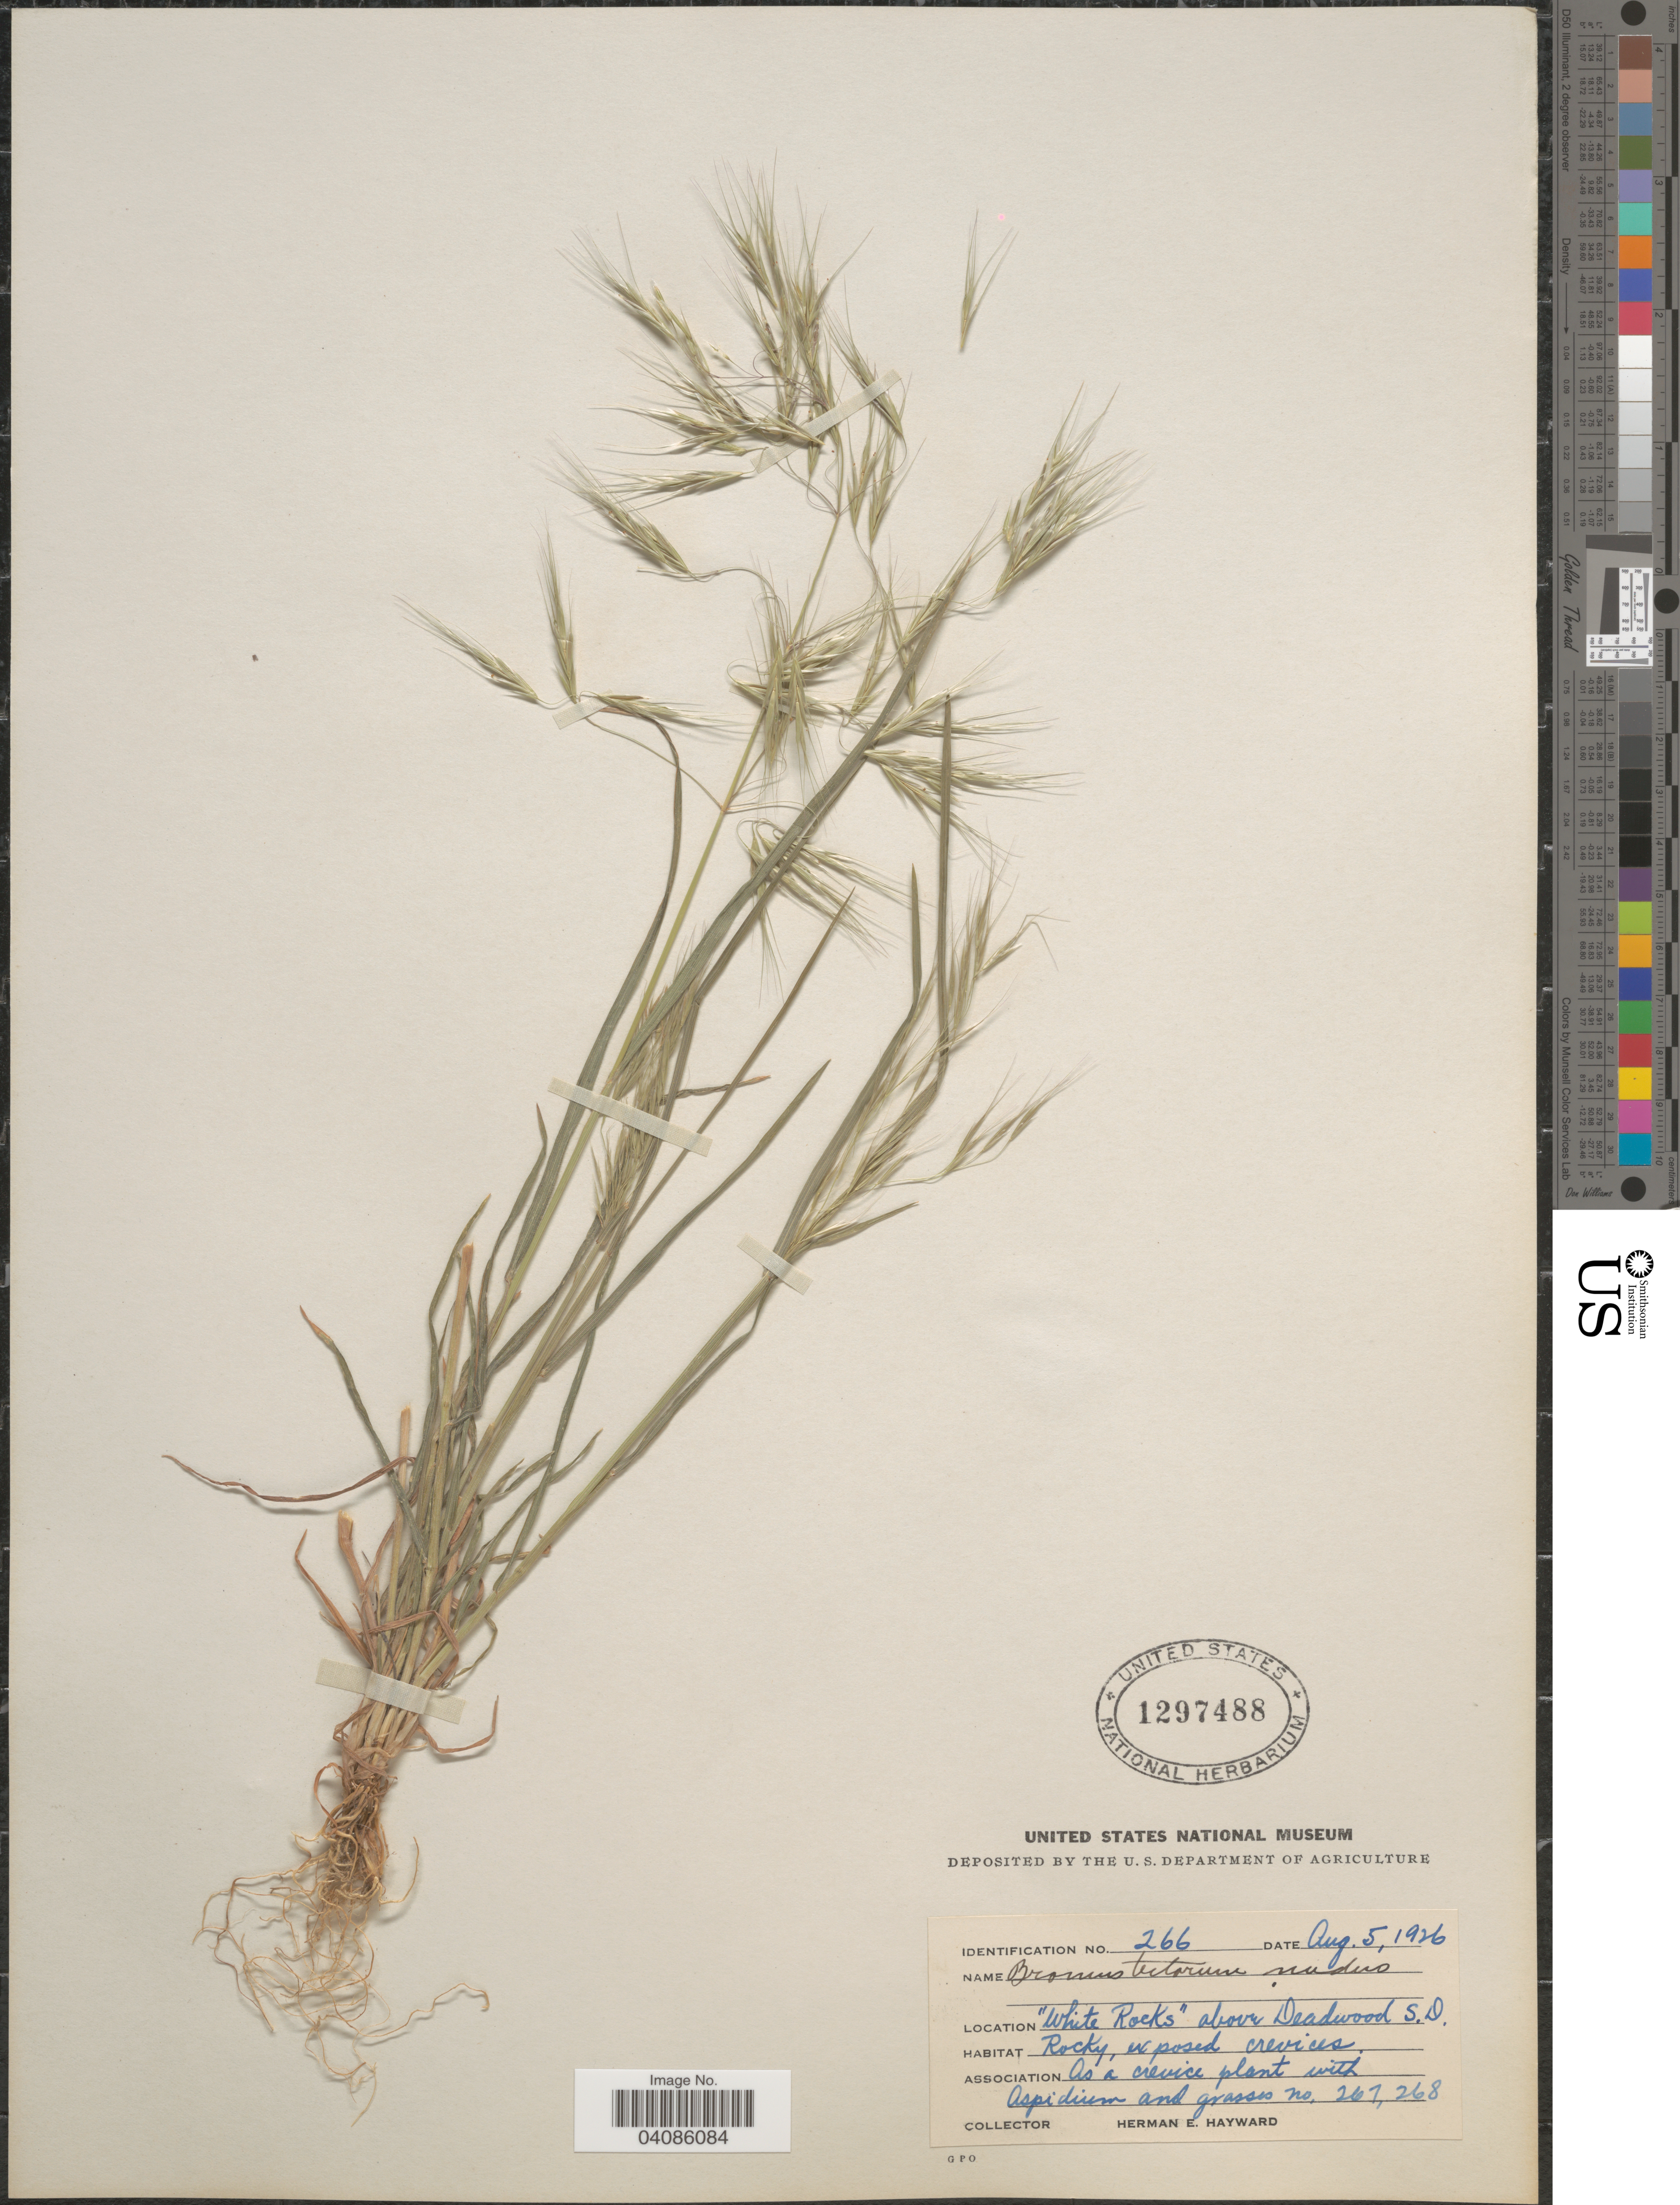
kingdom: Plantae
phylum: Tracheophyta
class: Liliopsida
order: Poales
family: Poaceae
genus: Bromus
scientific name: Bromus tectorum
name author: L.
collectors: H. Hayward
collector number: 267268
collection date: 1926-08-05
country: United States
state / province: South Dakota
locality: White Rocks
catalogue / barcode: US 1297488